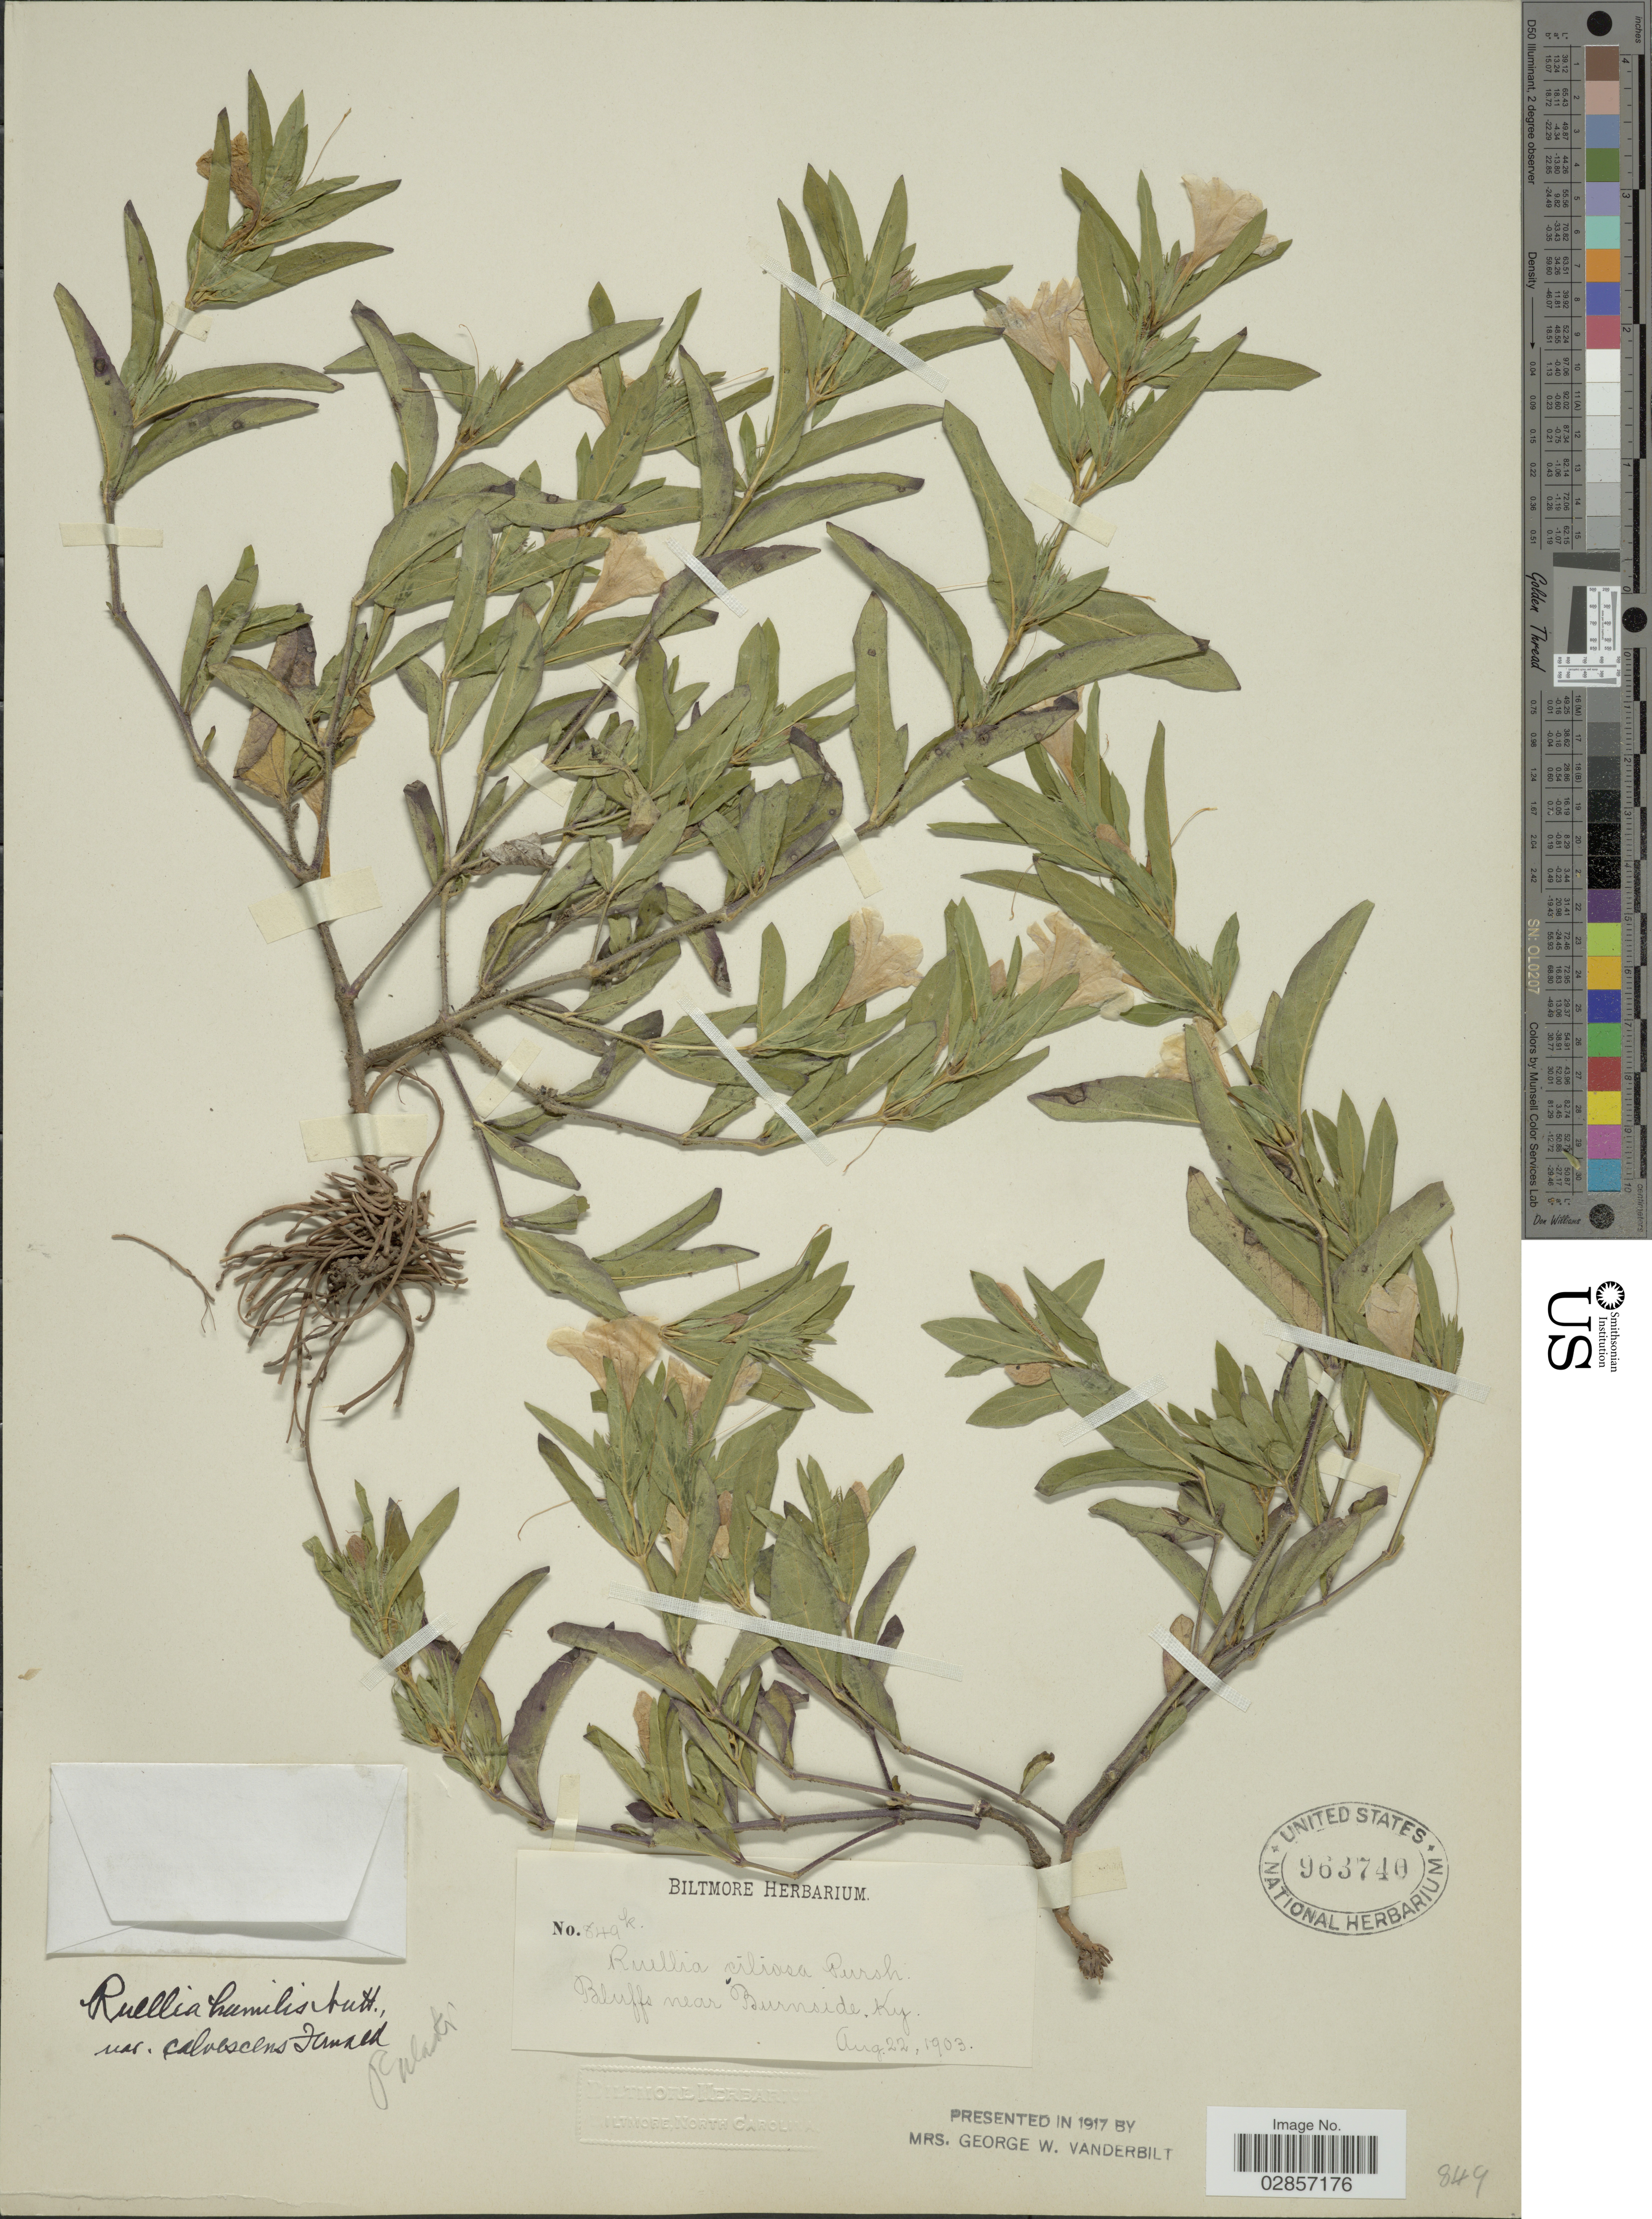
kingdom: Plantae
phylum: Tracheophyta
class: Magnoliopsida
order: Lamiales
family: Acanthaceae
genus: Ruellia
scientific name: Ruellia humilis var. calvescens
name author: Fernald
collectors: ex herb. Biltmore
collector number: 649k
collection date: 1903-08-22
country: United States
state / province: Kentucky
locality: Bluffs near Burnside, Ky.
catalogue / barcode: US 963740